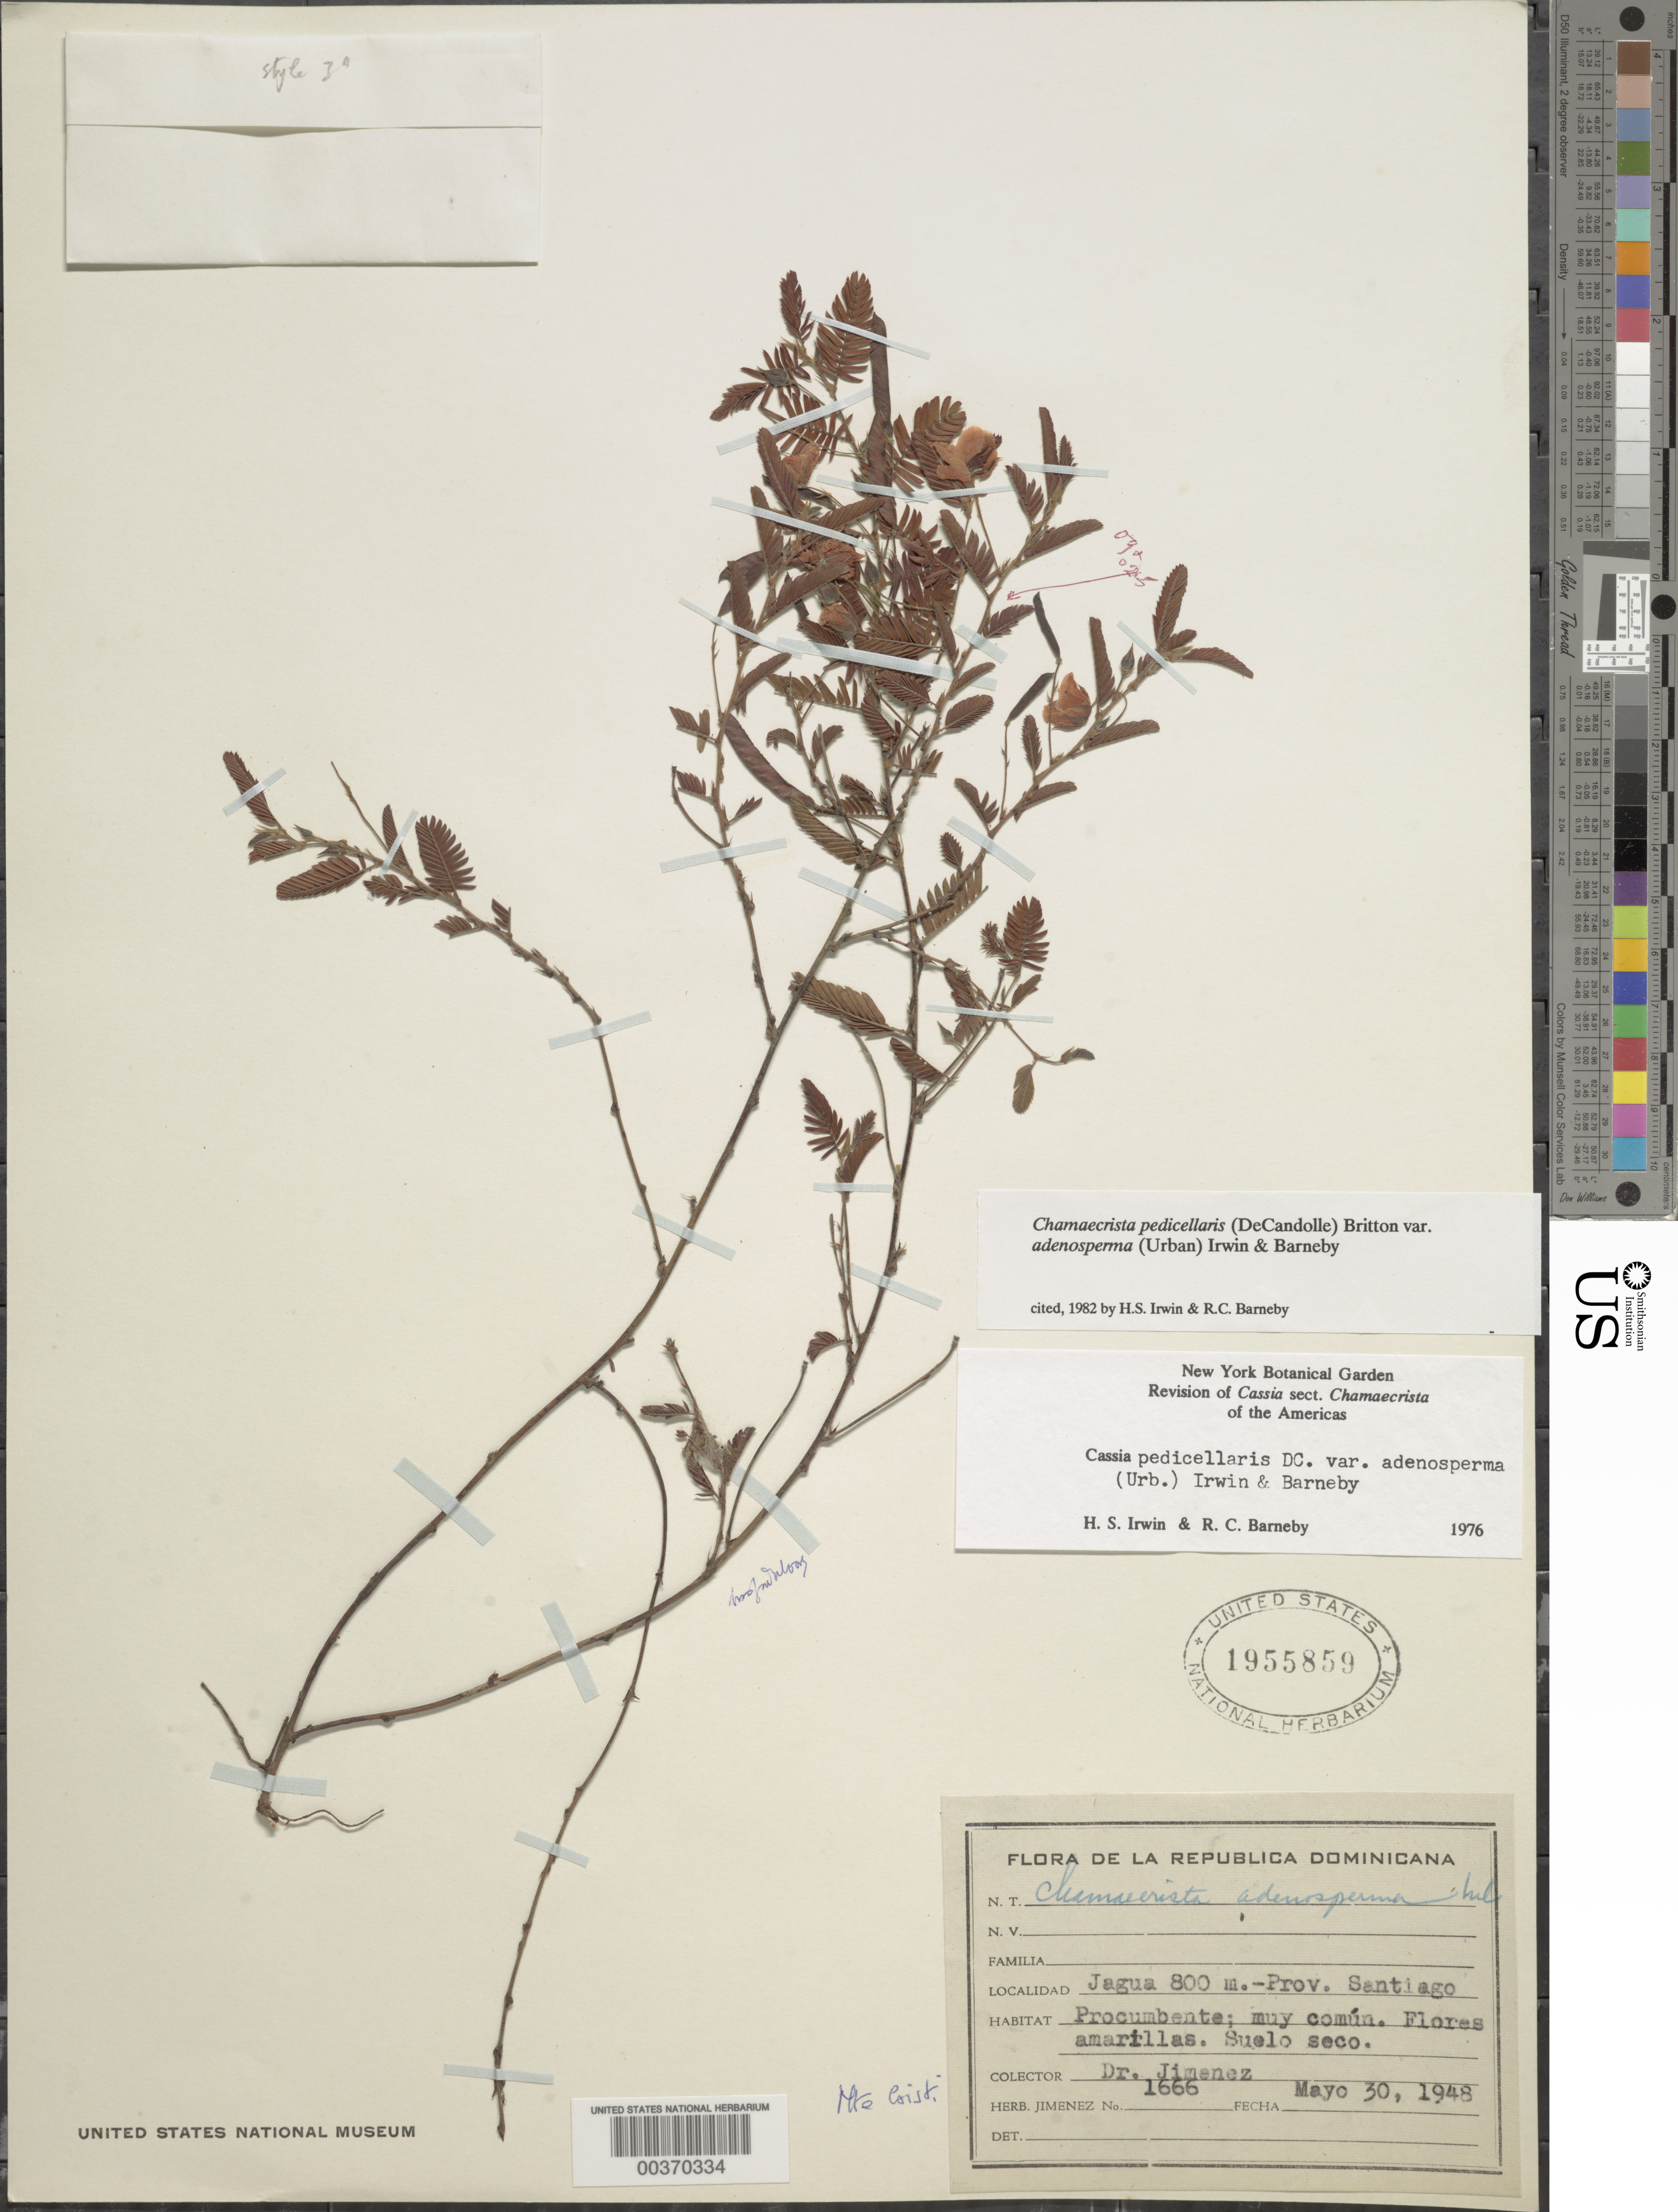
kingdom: Plantae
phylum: Tracheophyta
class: Magnoliopsida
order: Fabales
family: Fabaceae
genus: Chamaecrista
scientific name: Chamaecrista pedicellaris var. adenosperma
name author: (Urb.) H.S. Irwin & Barneby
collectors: J. J. Jiménez Almonte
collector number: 1666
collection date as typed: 30 May 1948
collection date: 1948-05-30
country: Dominican Republic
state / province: Santiago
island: Hispaniola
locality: Jagua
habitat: Suelo seco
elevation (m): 800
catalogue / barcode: US 1955859